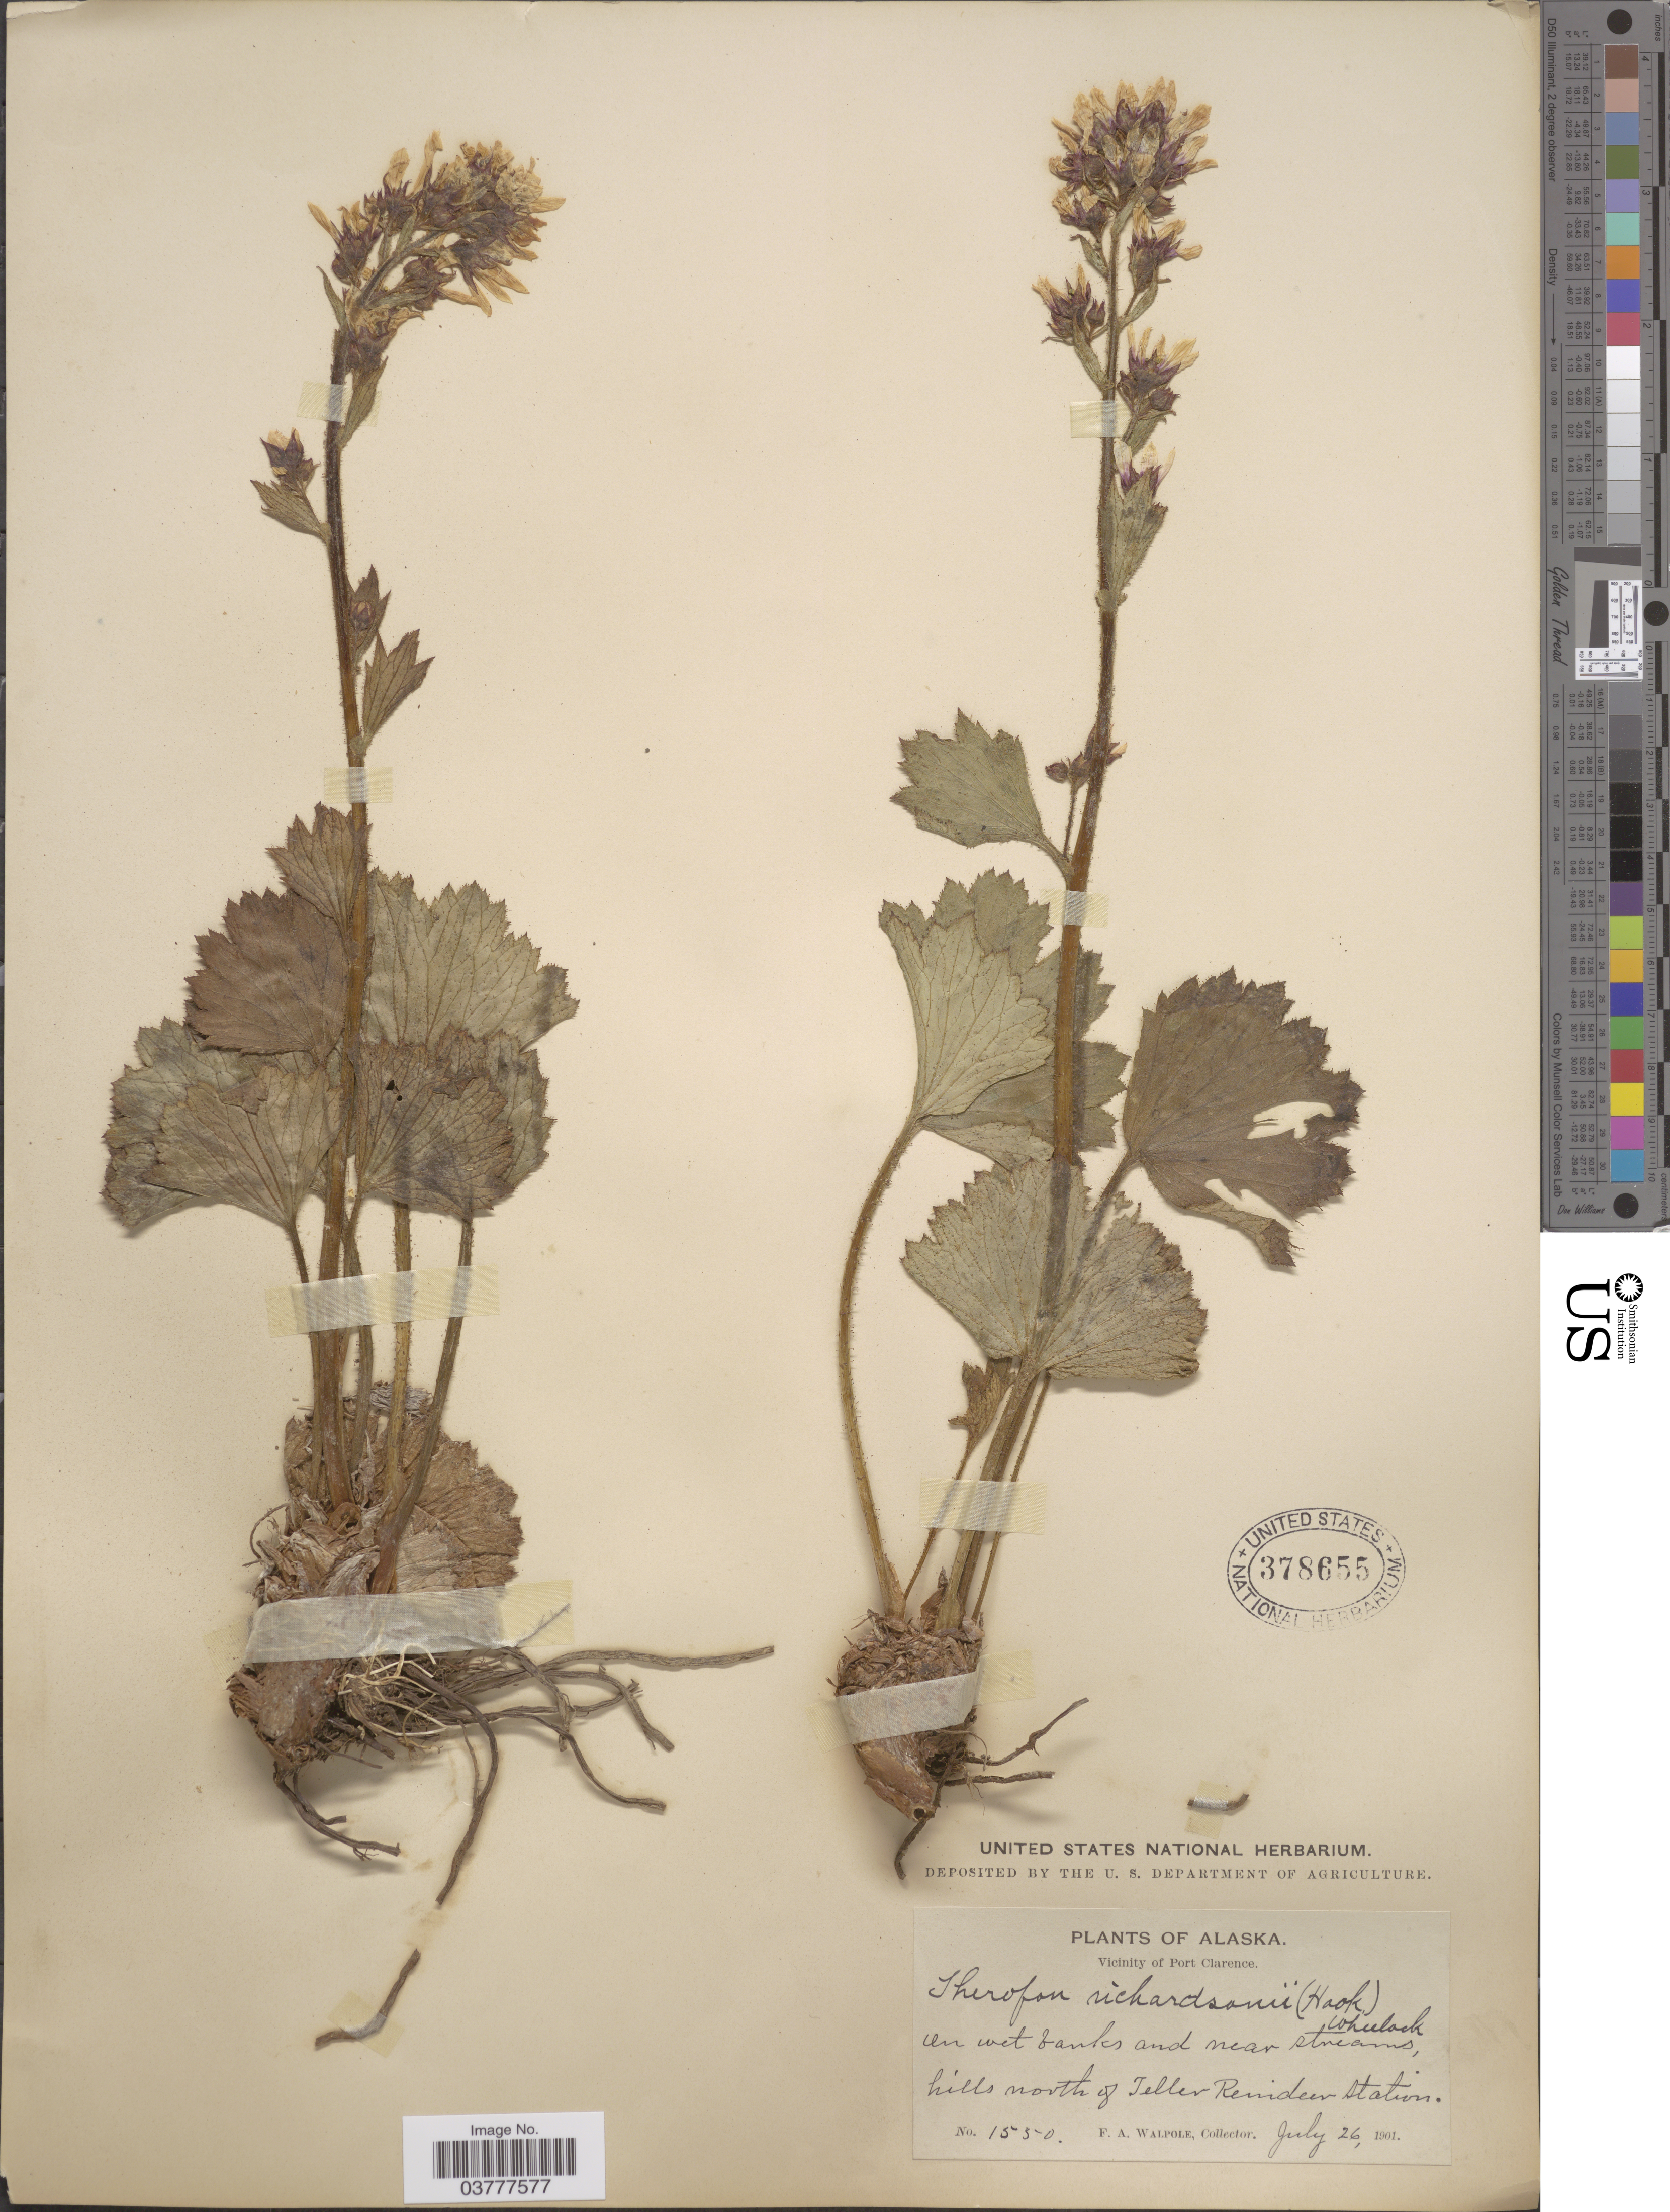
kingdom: Plantae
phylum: Tracheophyta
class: Magnoliopsida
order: Saxifragales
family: Saxifragaceae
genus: Boykinia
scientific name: Boykinia richardsonii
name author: (Hook.) A. Gray ex B.D. Jacks.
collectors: F. Walpole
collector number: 1550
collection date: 1901-07-26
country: United States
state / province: Alaska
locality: Vicinity of Port Clarence. Hills north of Teller Reindeer Station.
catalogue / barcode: US 378655